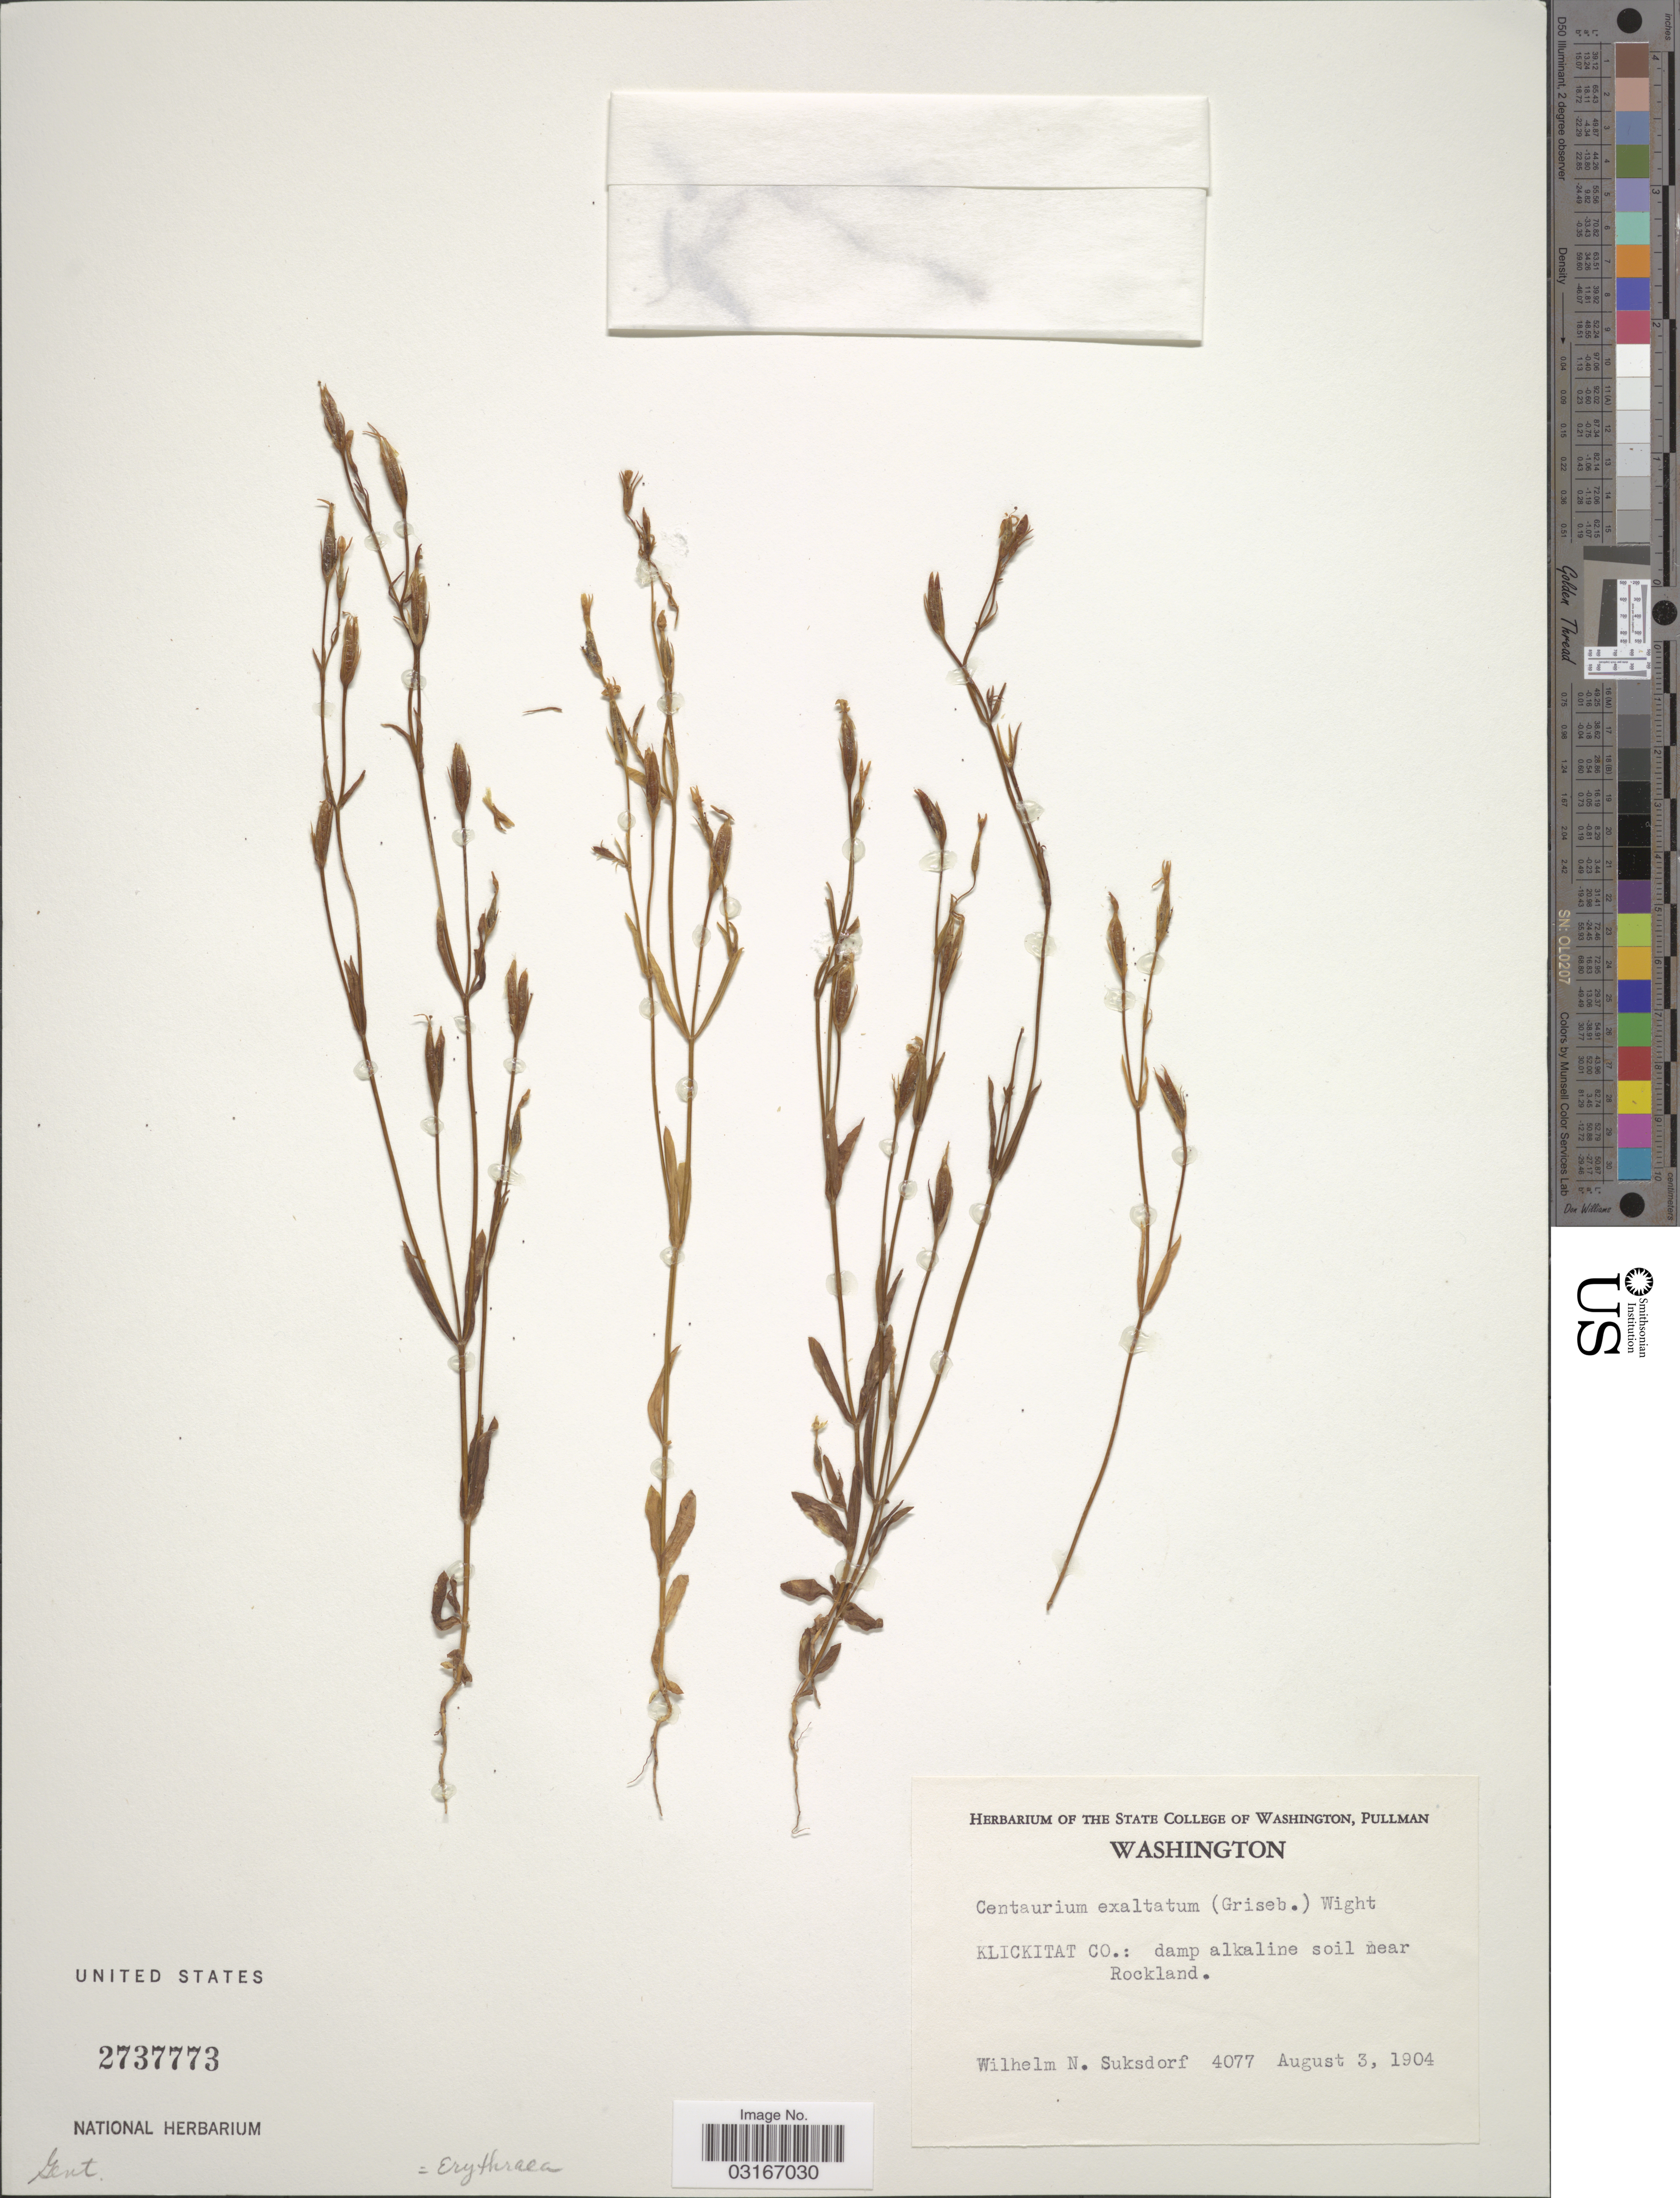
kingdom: Plantae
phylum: Tracheophyta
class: Magnoliopsida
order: Gentianales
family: Gentianaceae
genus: Centaurium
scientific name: Centaurium exaltatum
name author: (Griseb.) W. Wight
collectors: W. N. Suksdorf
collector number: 4077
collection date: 1904-08-03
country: United States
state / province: Washington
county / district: Klickitat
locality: Klickitat Co.: damp alkaline soil near Rockland.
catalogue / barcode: US 2737773